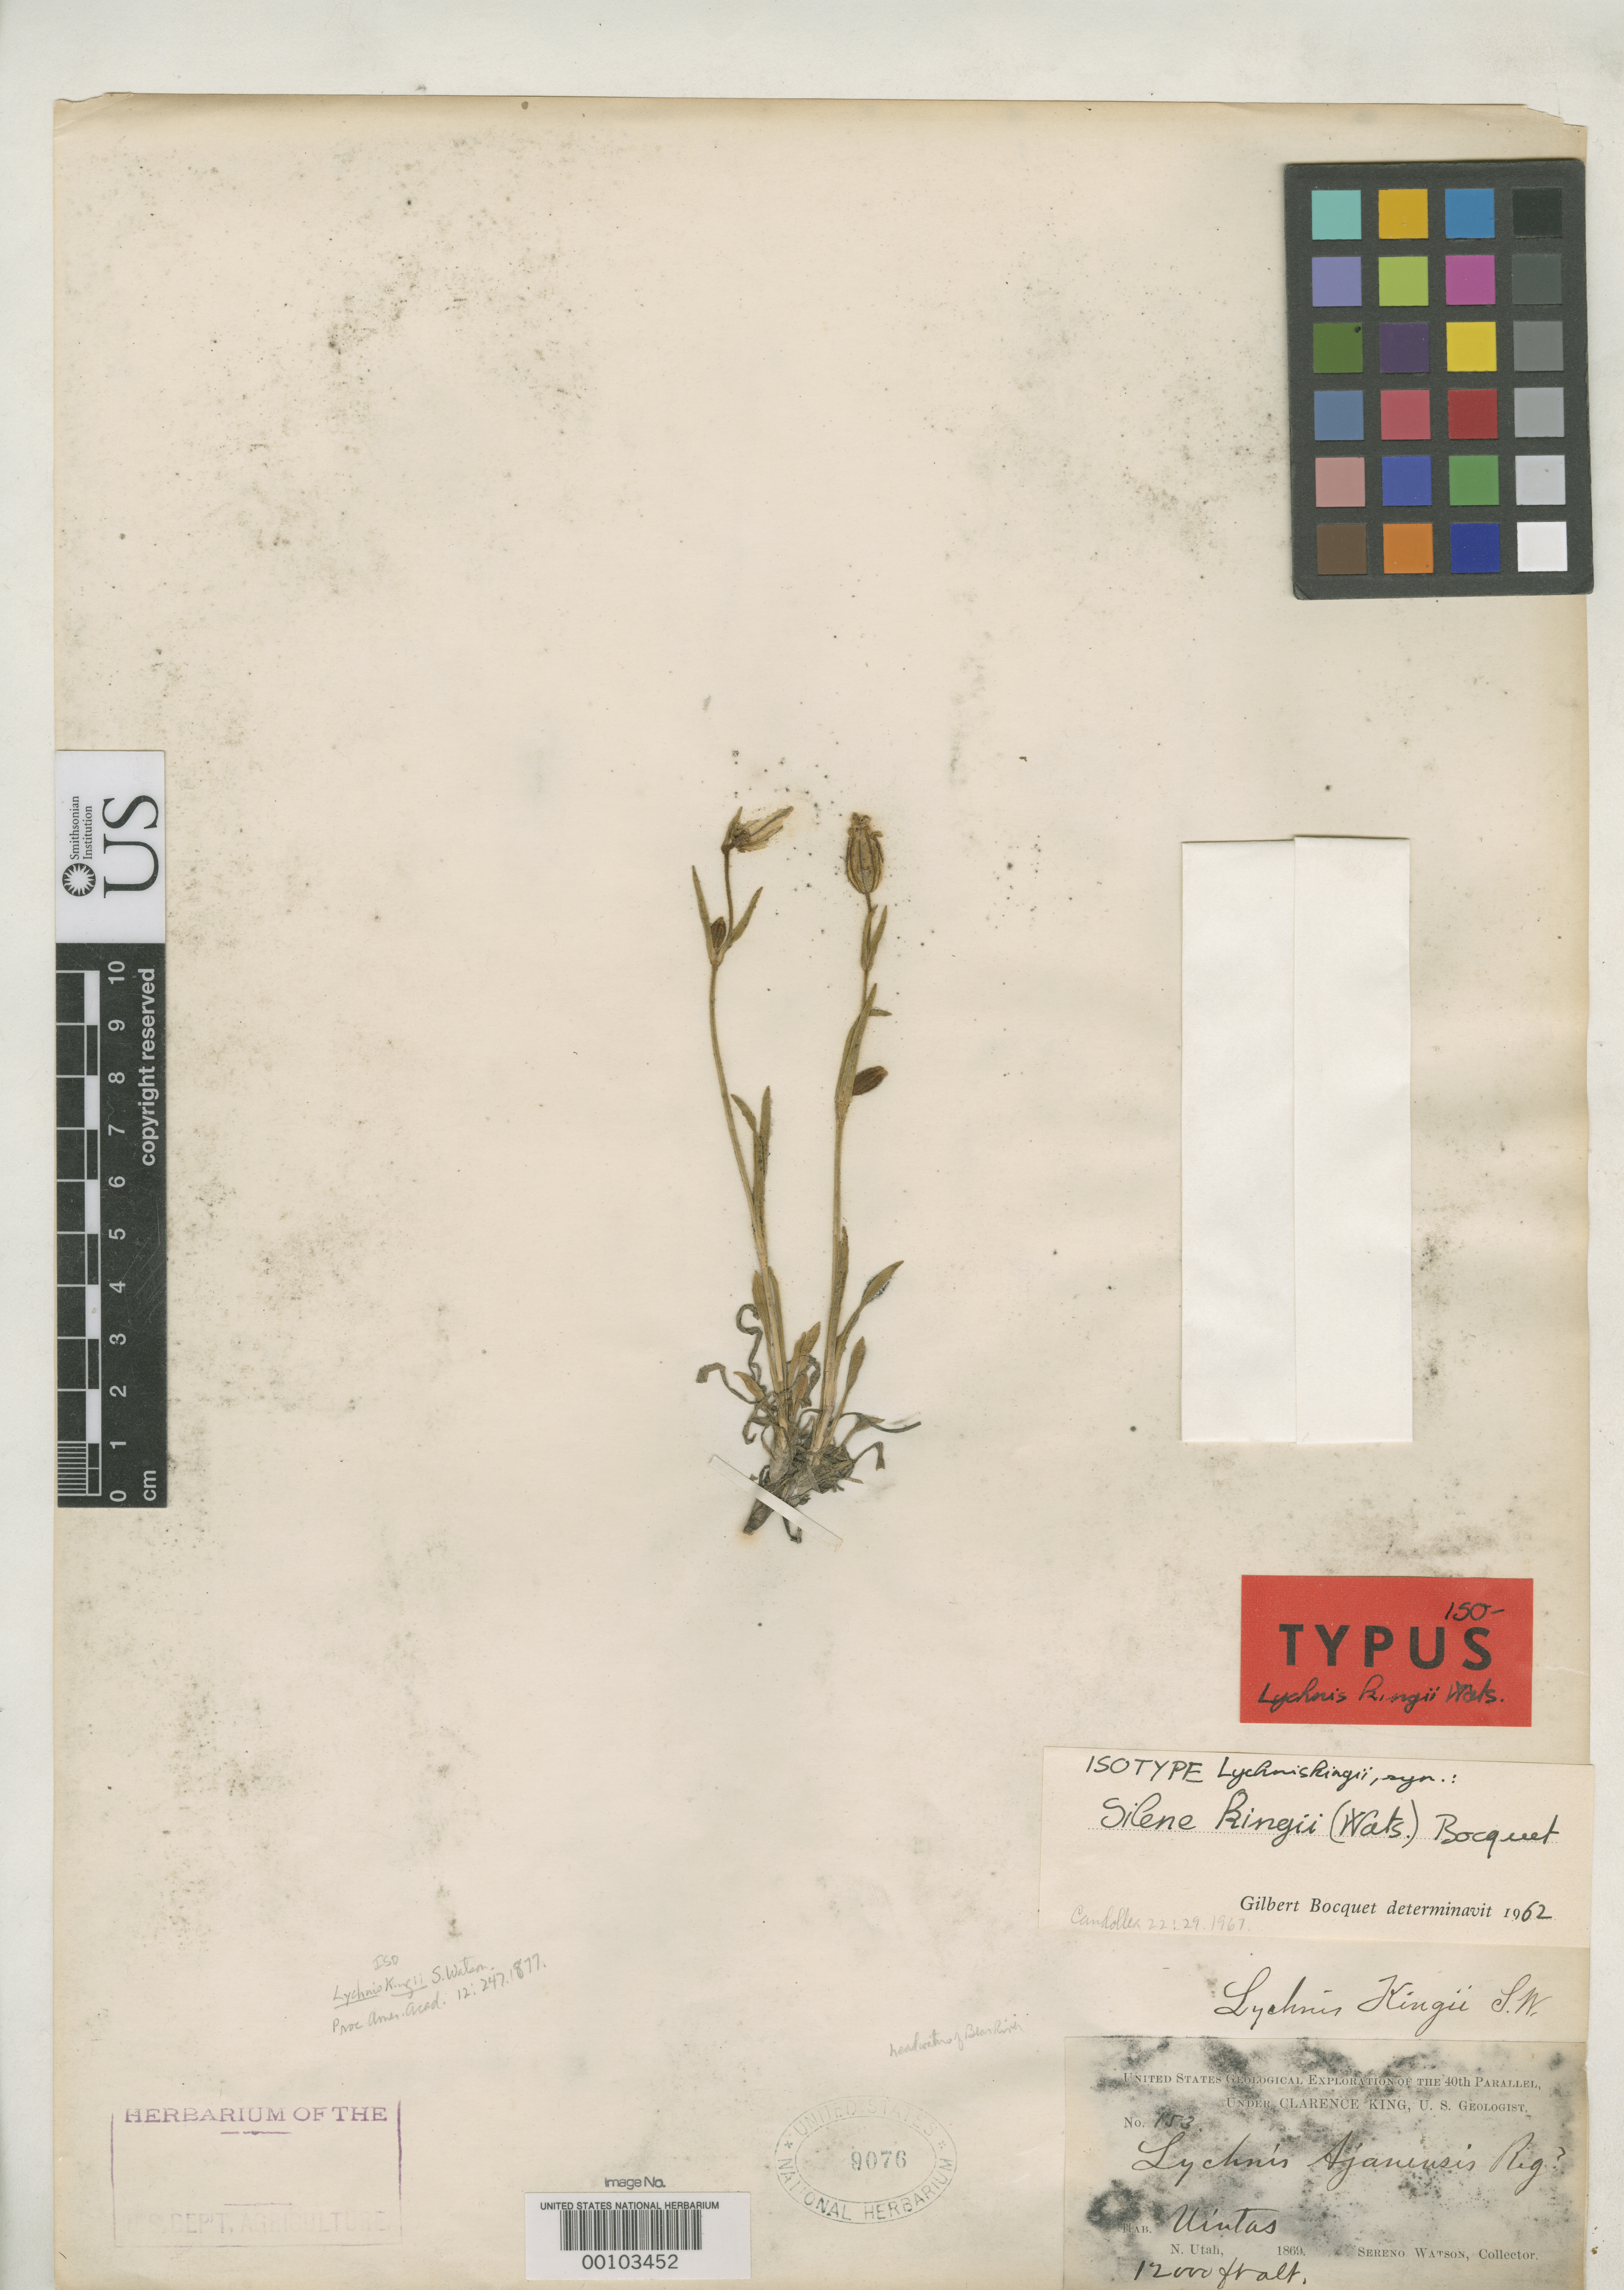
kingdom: Plantae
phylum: Tracheophyta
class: Magnoliopsida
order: Caryophyllales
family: Caryophyllaceae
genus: Lychnis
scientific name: Lychnis kingii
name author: S. Watson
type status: Isotype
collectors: S. Watson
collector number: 153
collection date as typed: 1869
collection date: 1869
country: United States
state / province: Utah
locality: Uinta Mts., headwaters of Bear River.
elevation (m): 366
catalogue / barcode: US 9076